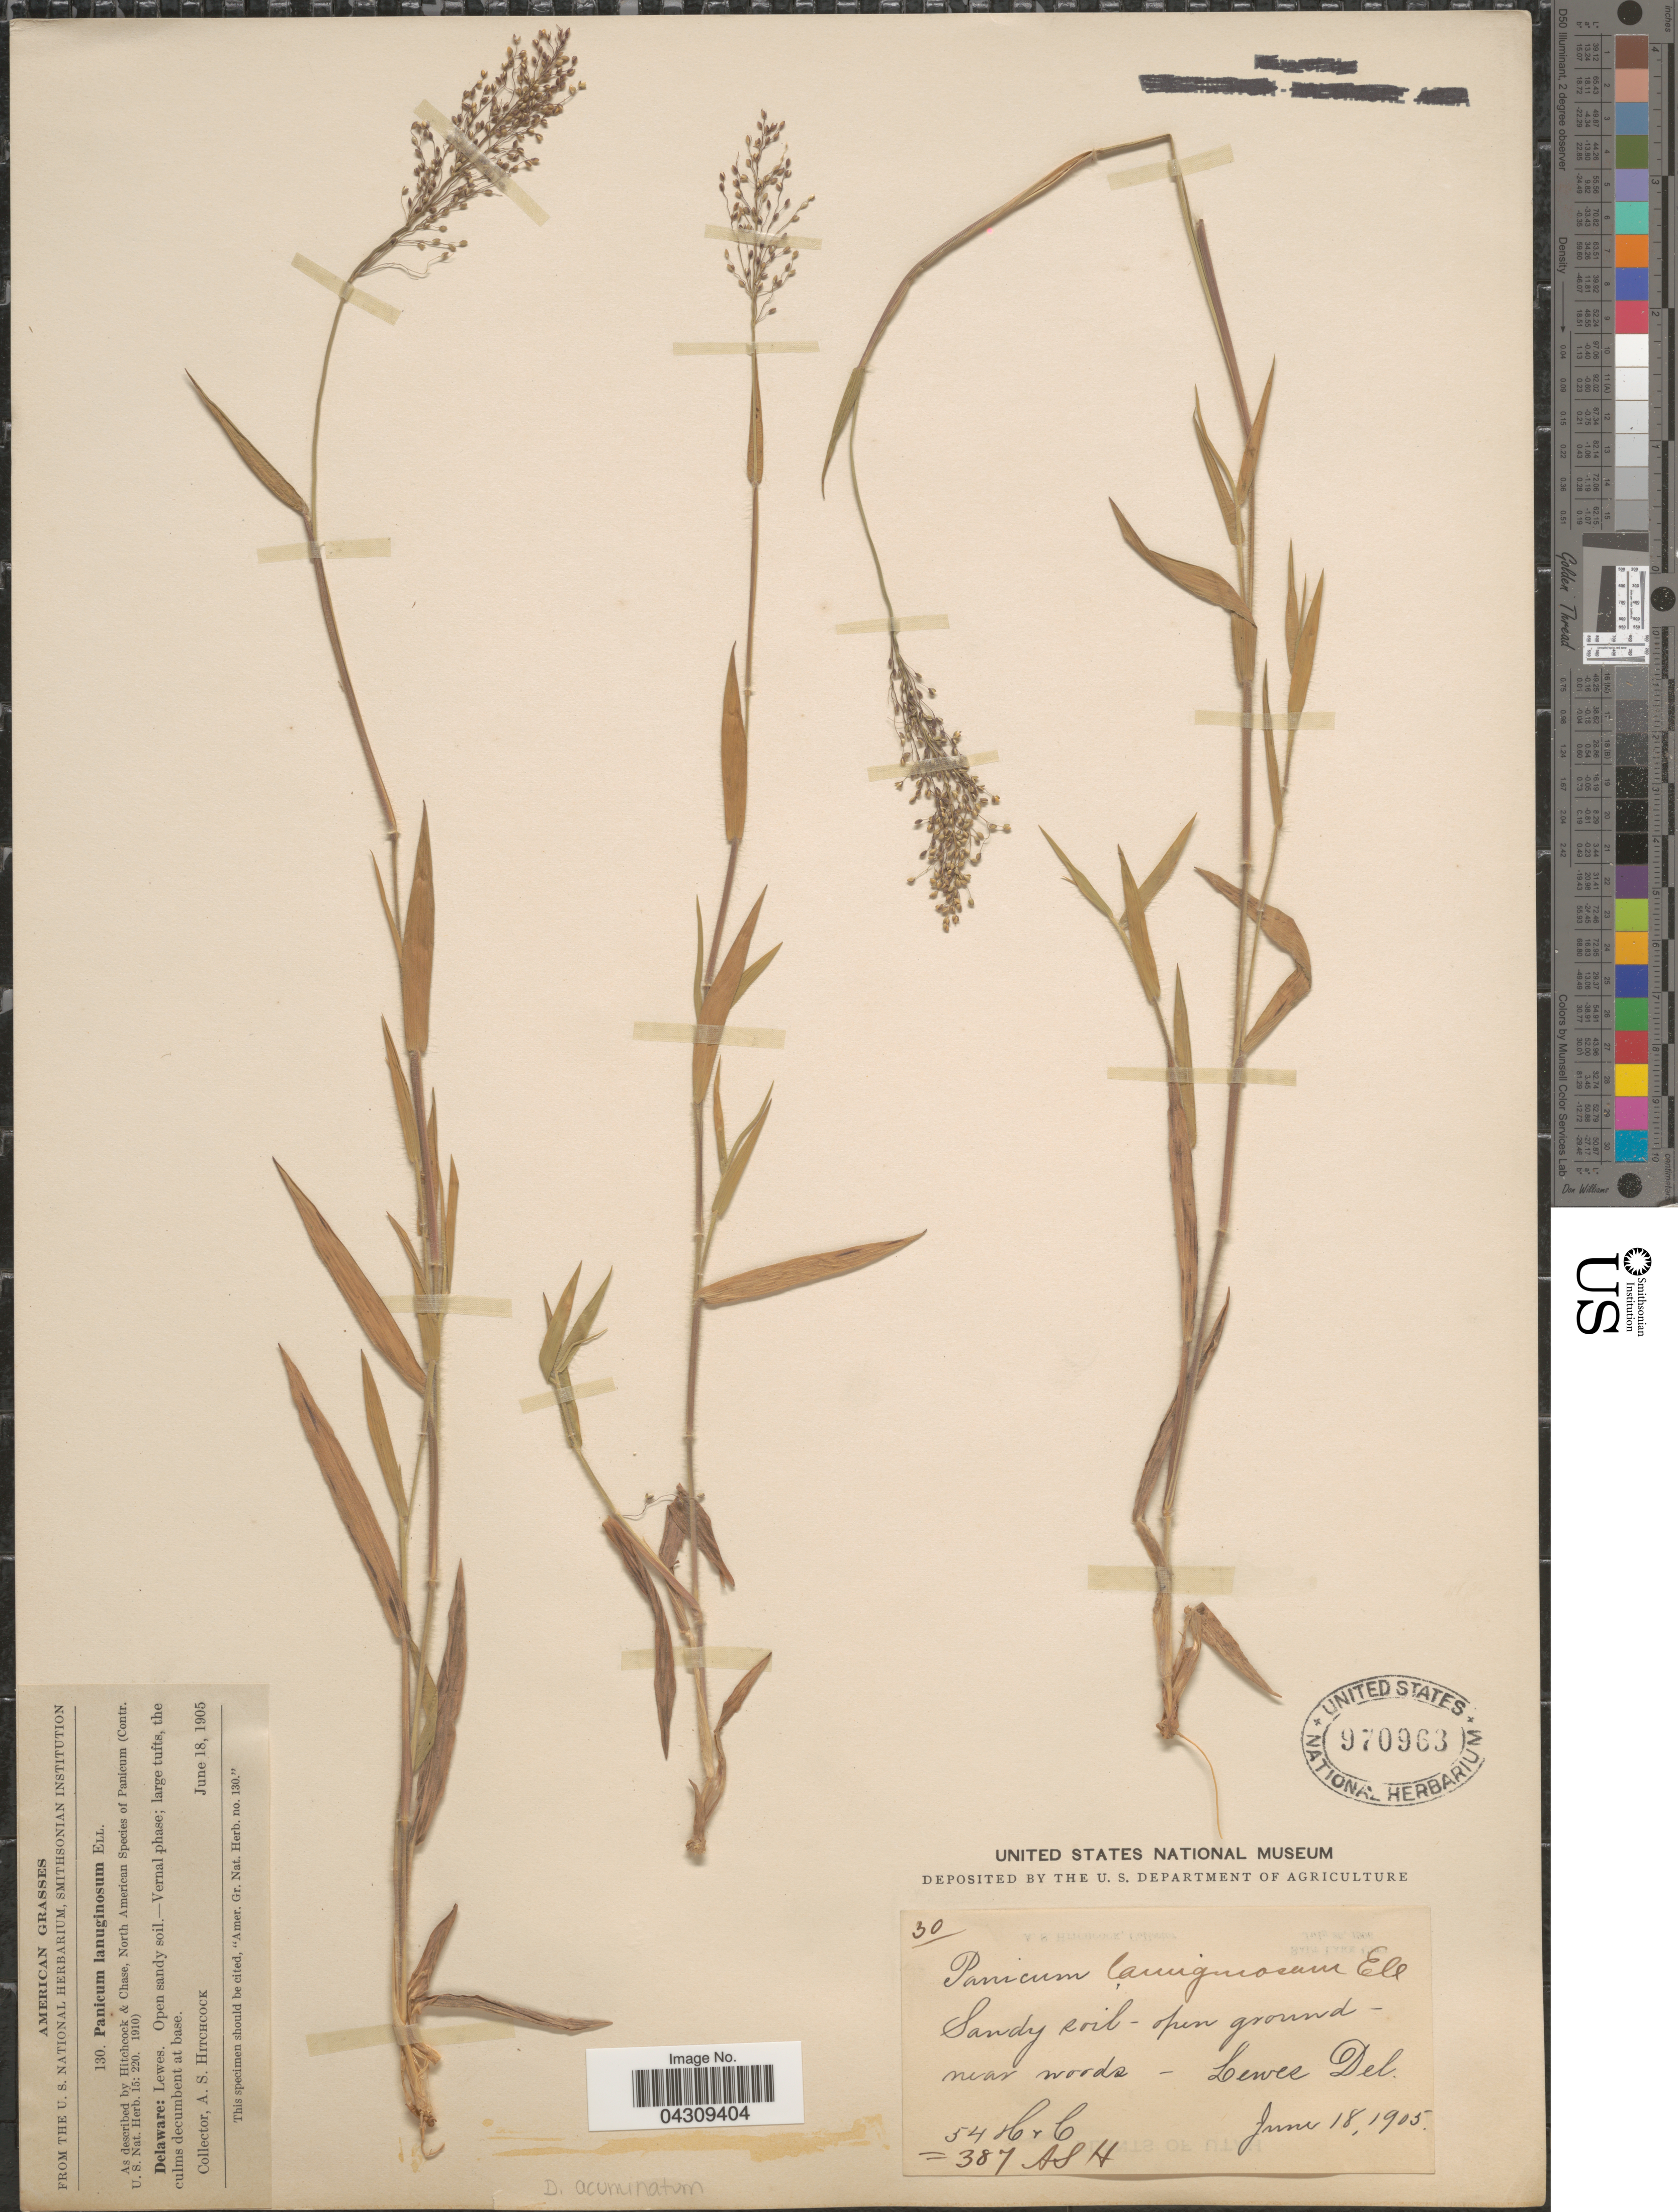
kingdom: Plantae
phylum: Tracheophyta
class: Liliopsida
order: Poales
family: Poaceae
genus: Dichanthelium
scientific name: Dichanthelium acuminatum var. acuminatum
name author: (Sw.) Gould & C.A. Clark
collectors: A. S. Hitchcock & H. C.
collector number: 130/54/387/30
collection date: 1905-06-18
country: United States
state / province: Delaware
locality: Sandy soil-open ground-near woods-Lewes.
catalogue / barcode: US 970963